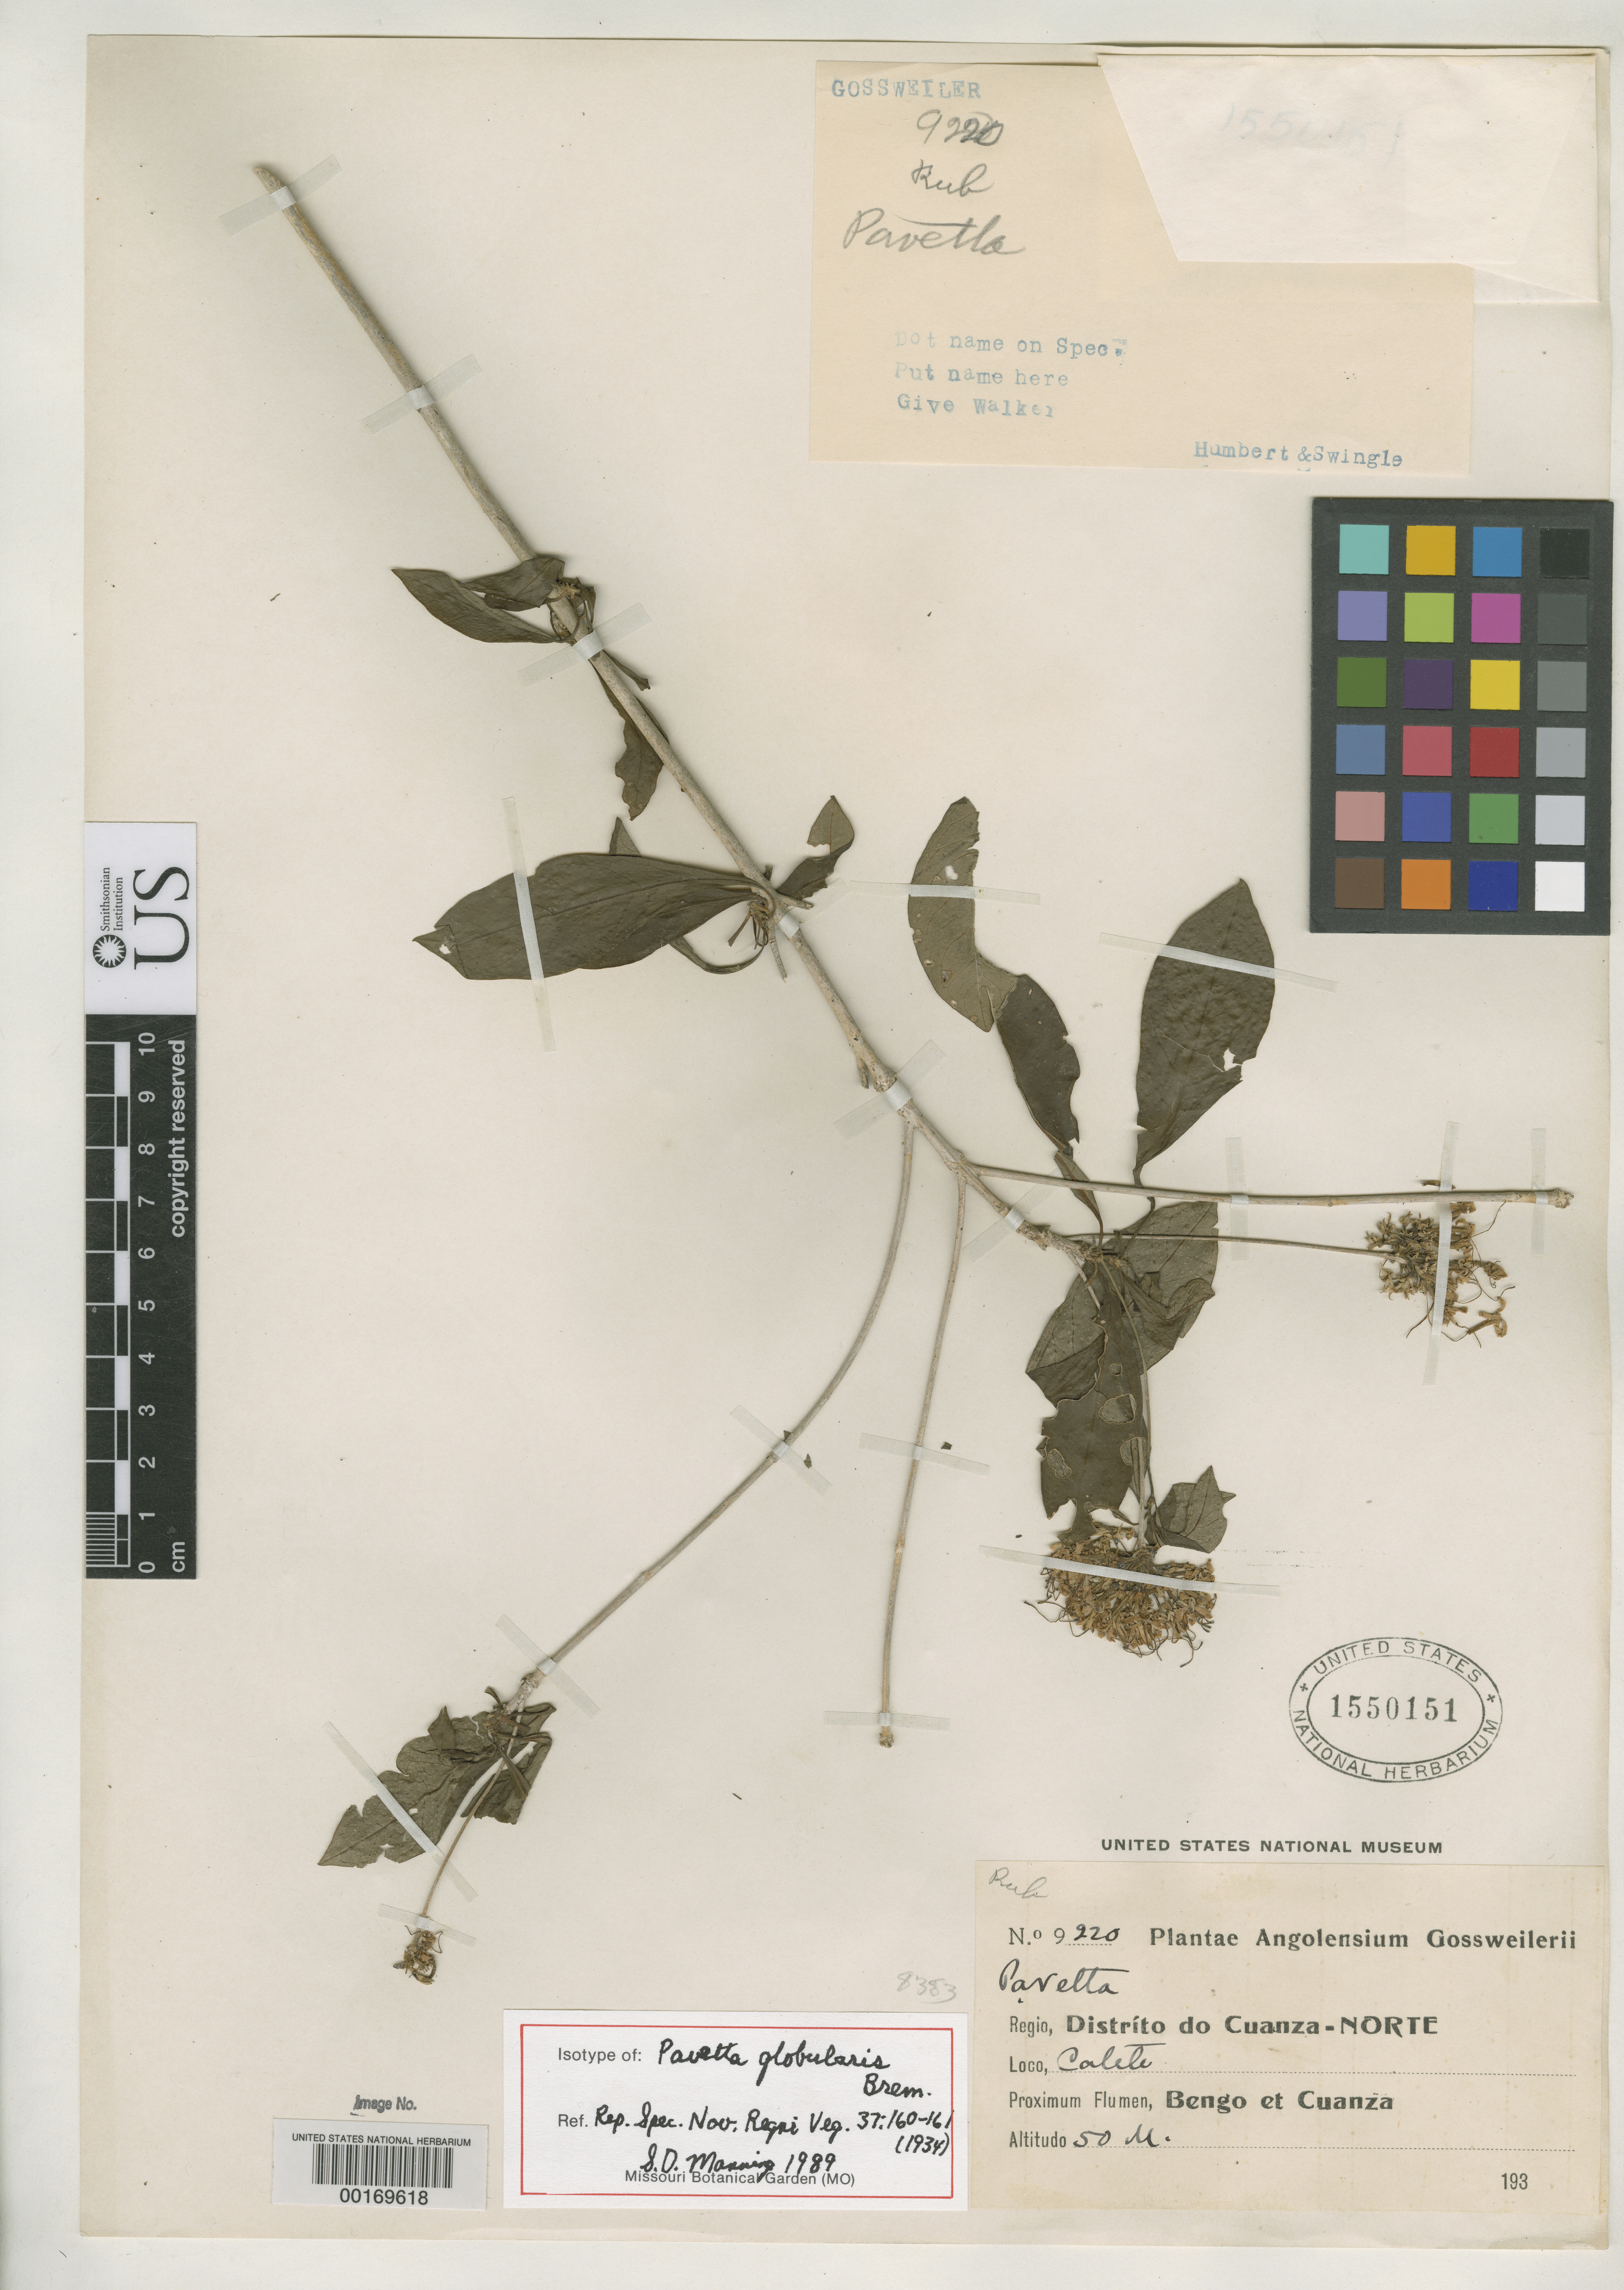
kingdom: Plantae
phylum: Tracheophyta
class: Magnoliopsida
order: Gentianales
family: Rubiaceae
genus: Pavetta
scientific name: Pavetta globularis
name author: Bremer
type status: Isotype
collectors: J. Gossweiler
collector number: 9220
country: Angola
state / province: Cuanza Norte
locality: Calete, Bengo and Cuanza.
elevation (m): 50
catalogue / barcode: US 1550151